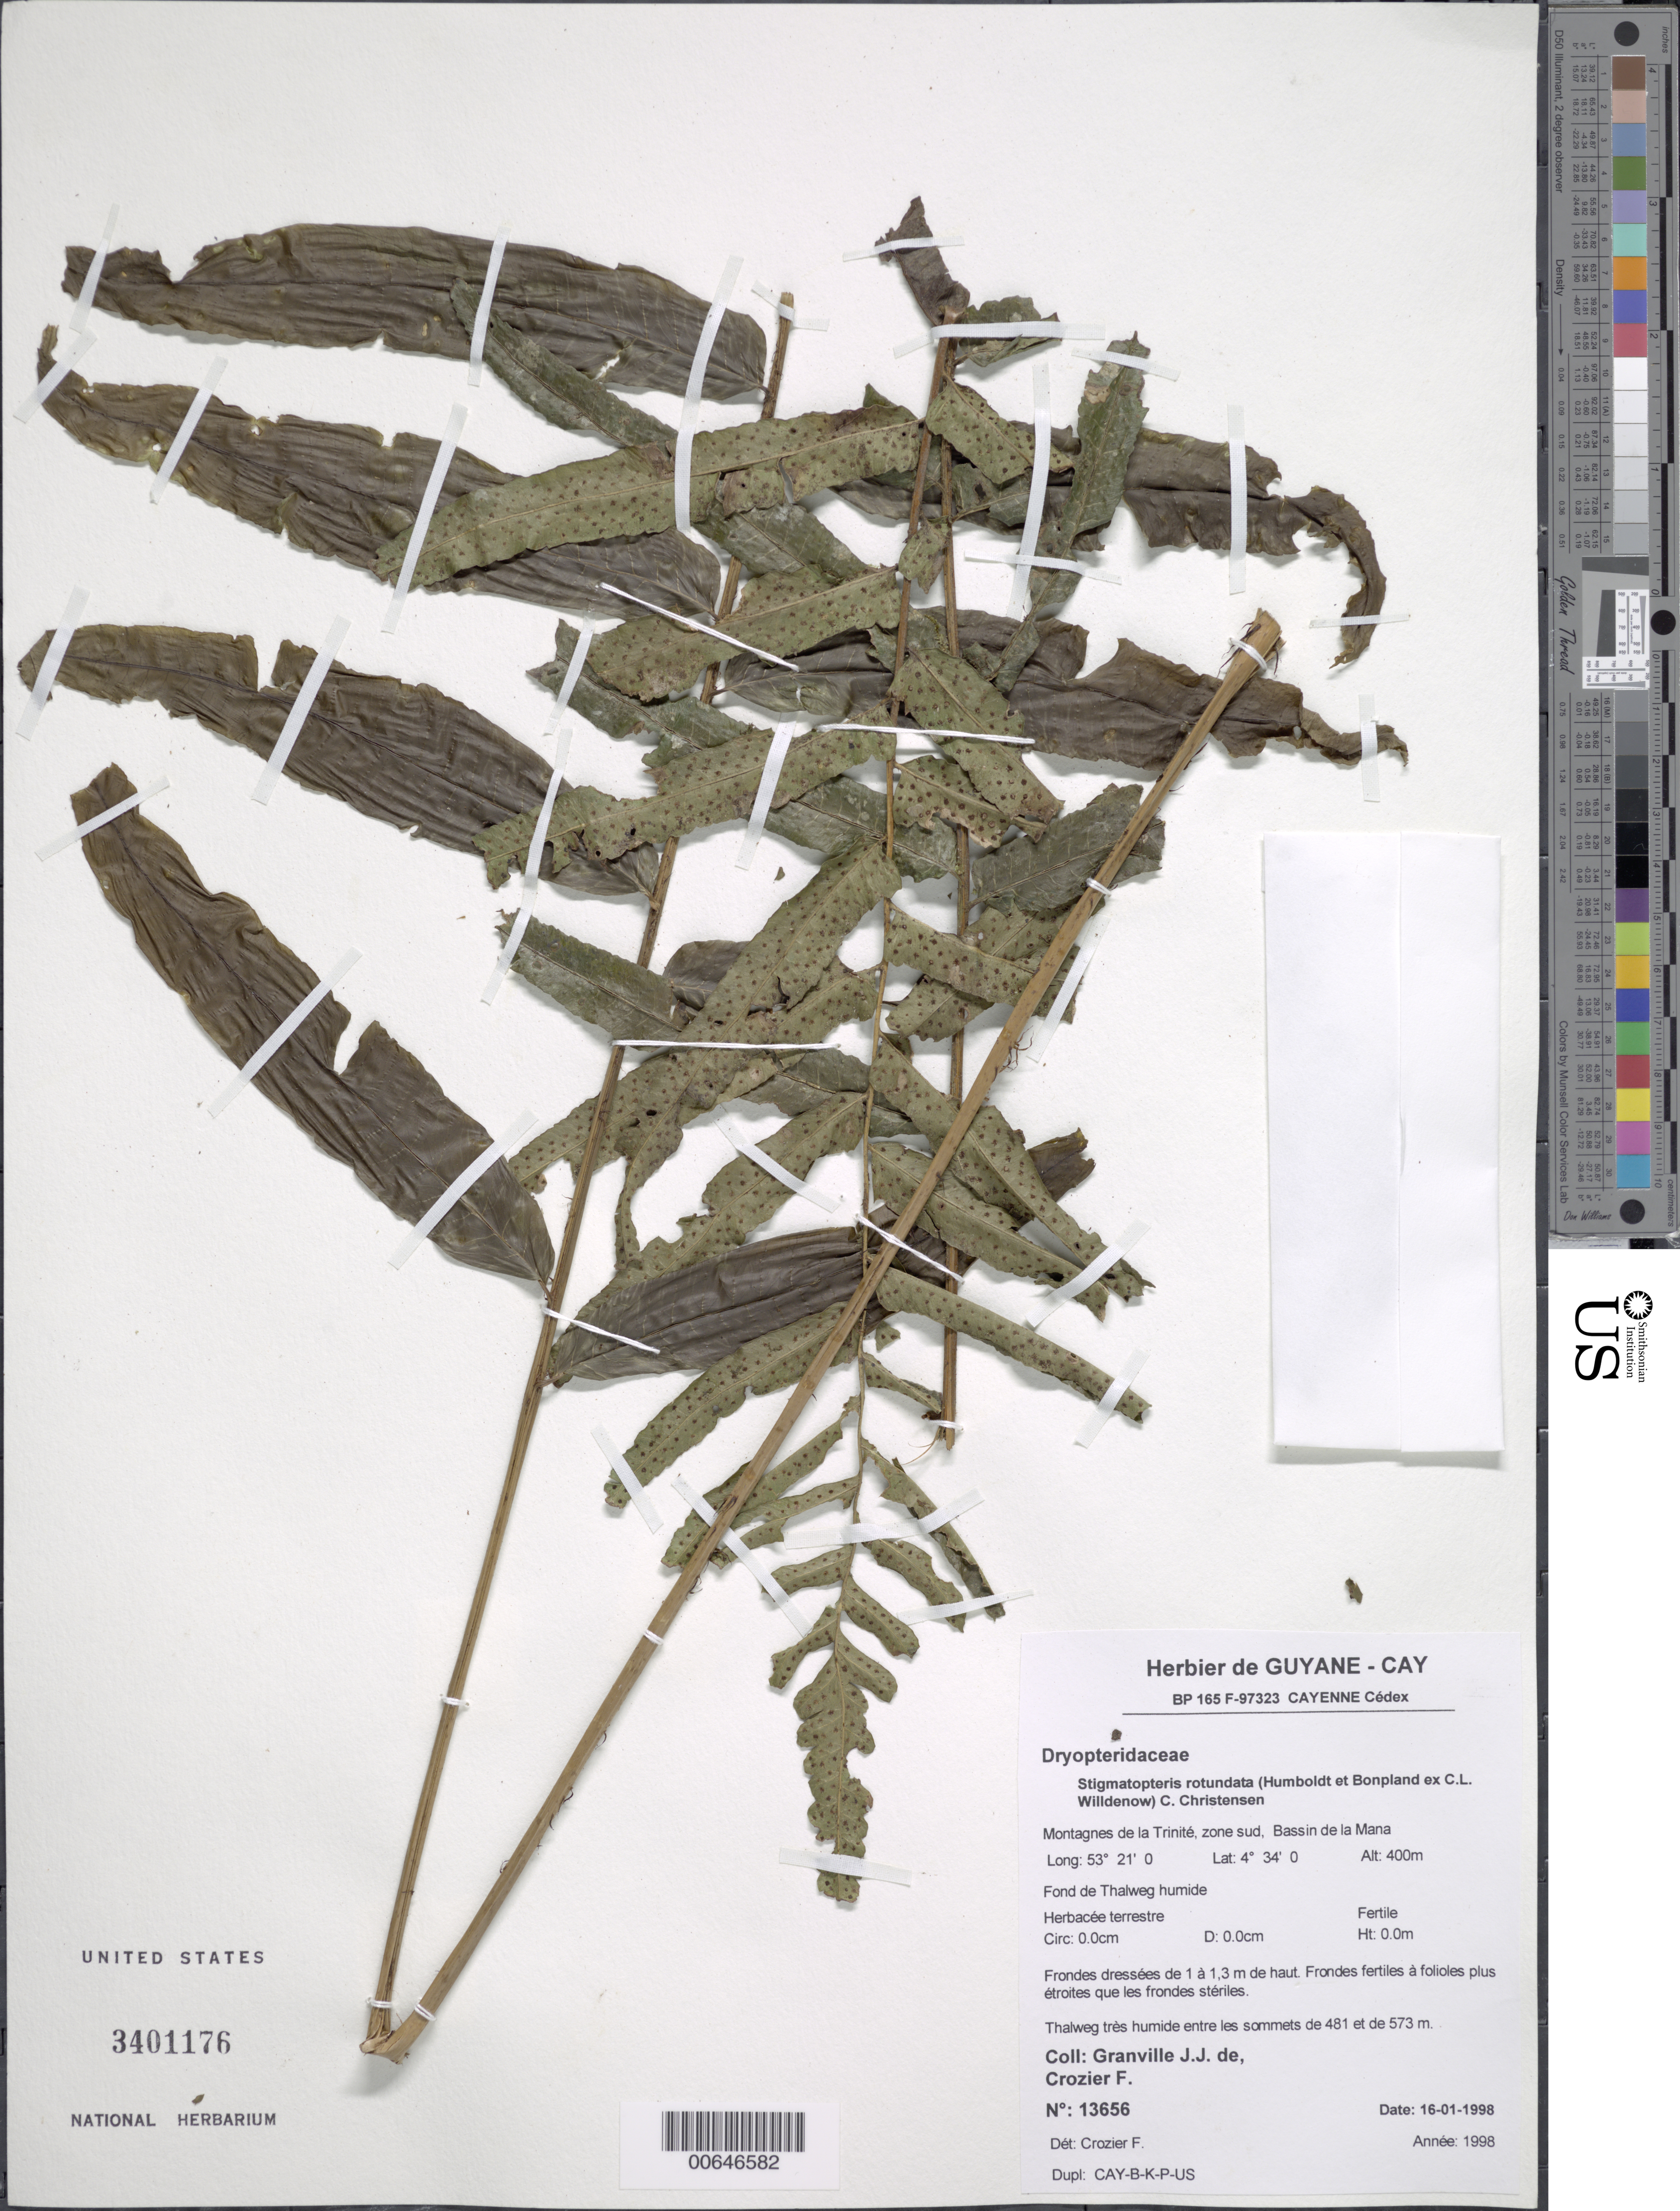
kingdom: Plantae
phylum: Tracheophyta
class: Polypodiopsida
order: Polypodiales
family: Dryopteridaceae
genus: Stigmatopteris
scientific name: Stigmatopteris rotundata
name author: (Willd.) C. Chr.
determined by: Crozier, F.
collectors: J.-J. de Granville & F. Crozier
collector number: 13656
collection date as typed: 16-Jan-98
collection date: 1998-01-16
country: French Guiana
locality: Montagnes de la Trinité, zone sud, Bassin de la Mana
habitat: Fond de Thalweg humide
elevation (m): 400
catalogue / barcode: US 3401176